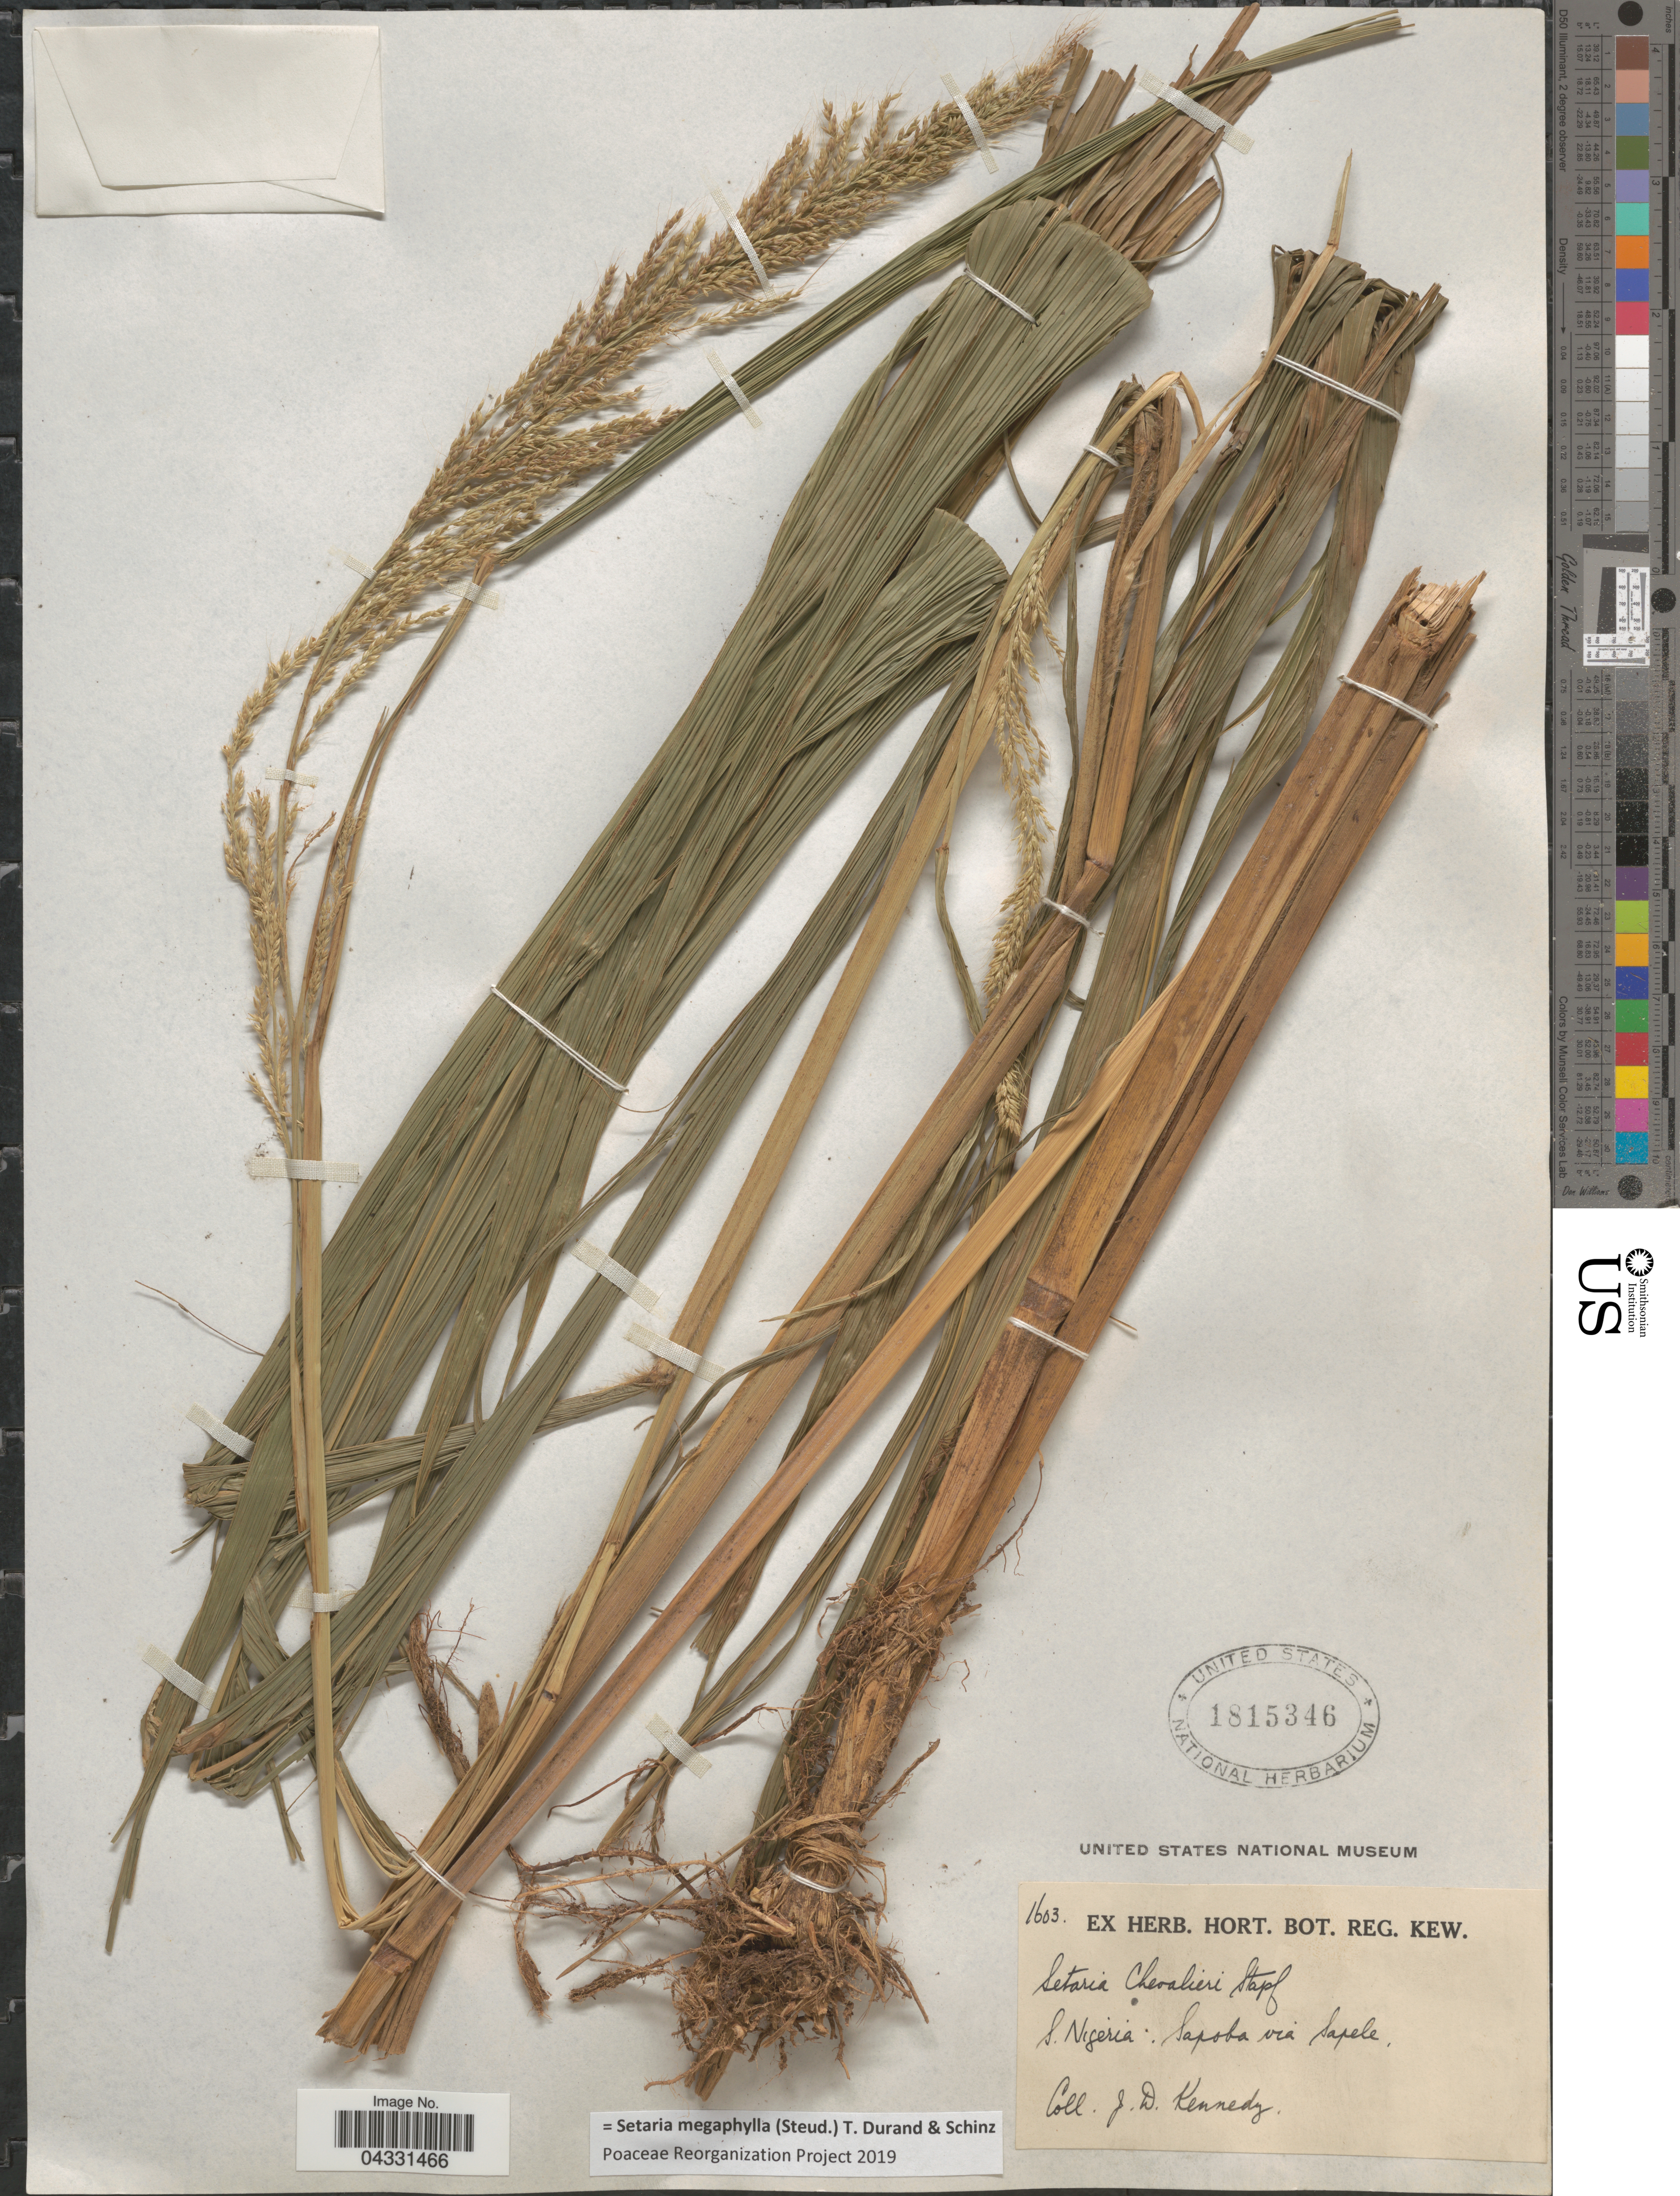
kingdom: Plantae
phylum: Tracheophyta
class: Liliopsida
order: Poales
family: Poaceae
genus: Setaria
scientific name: Setaria megaphylla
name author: (Steud.) Durieu & Schinz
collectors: J. D. Kennedy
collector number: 1603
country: Nigeria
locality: S. Nigeria: Sapoba via Sapele.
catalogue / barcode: US 1815346